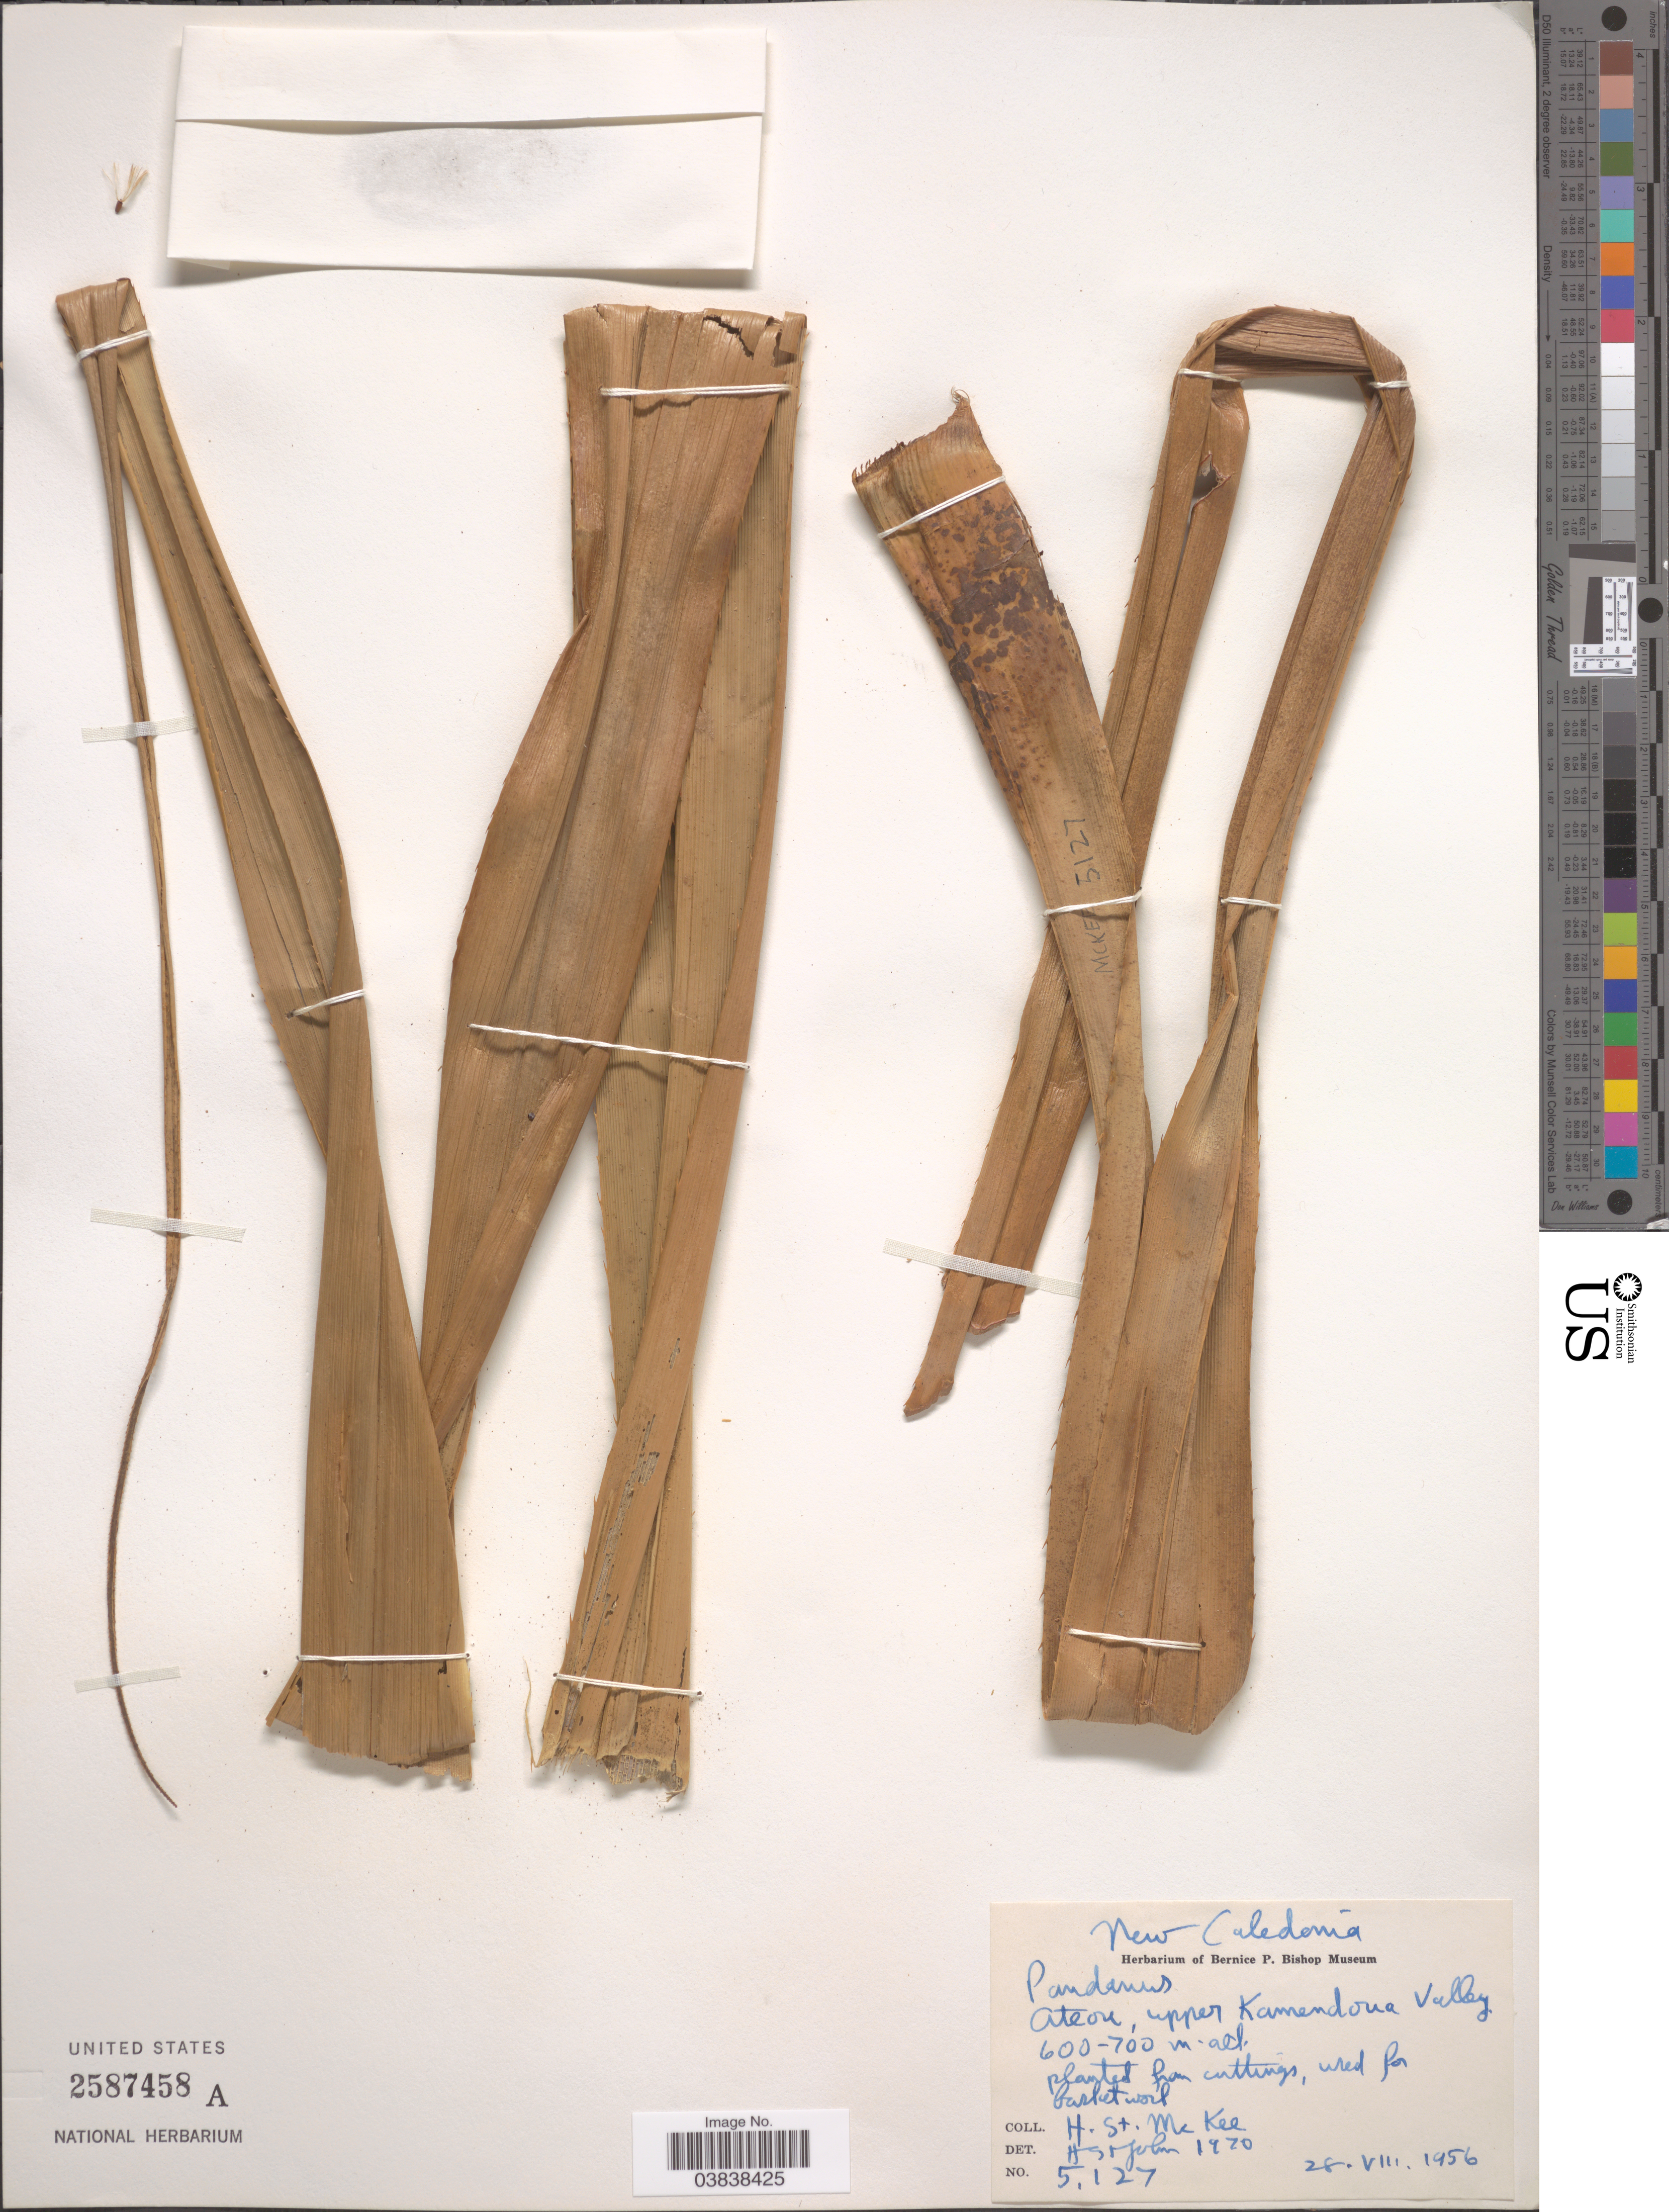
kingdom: Plantae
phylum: Tracheophyta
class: Liliopsida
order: Pandanales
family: Pandanaceae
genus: Pandanus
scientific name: Pandanus sp.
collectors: H. S. McKee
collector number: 5127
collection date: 1956-08-28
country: New Caledonia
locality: Ateou, upper Kamendoua Valley.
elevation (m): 600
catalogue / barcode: US 2587458A